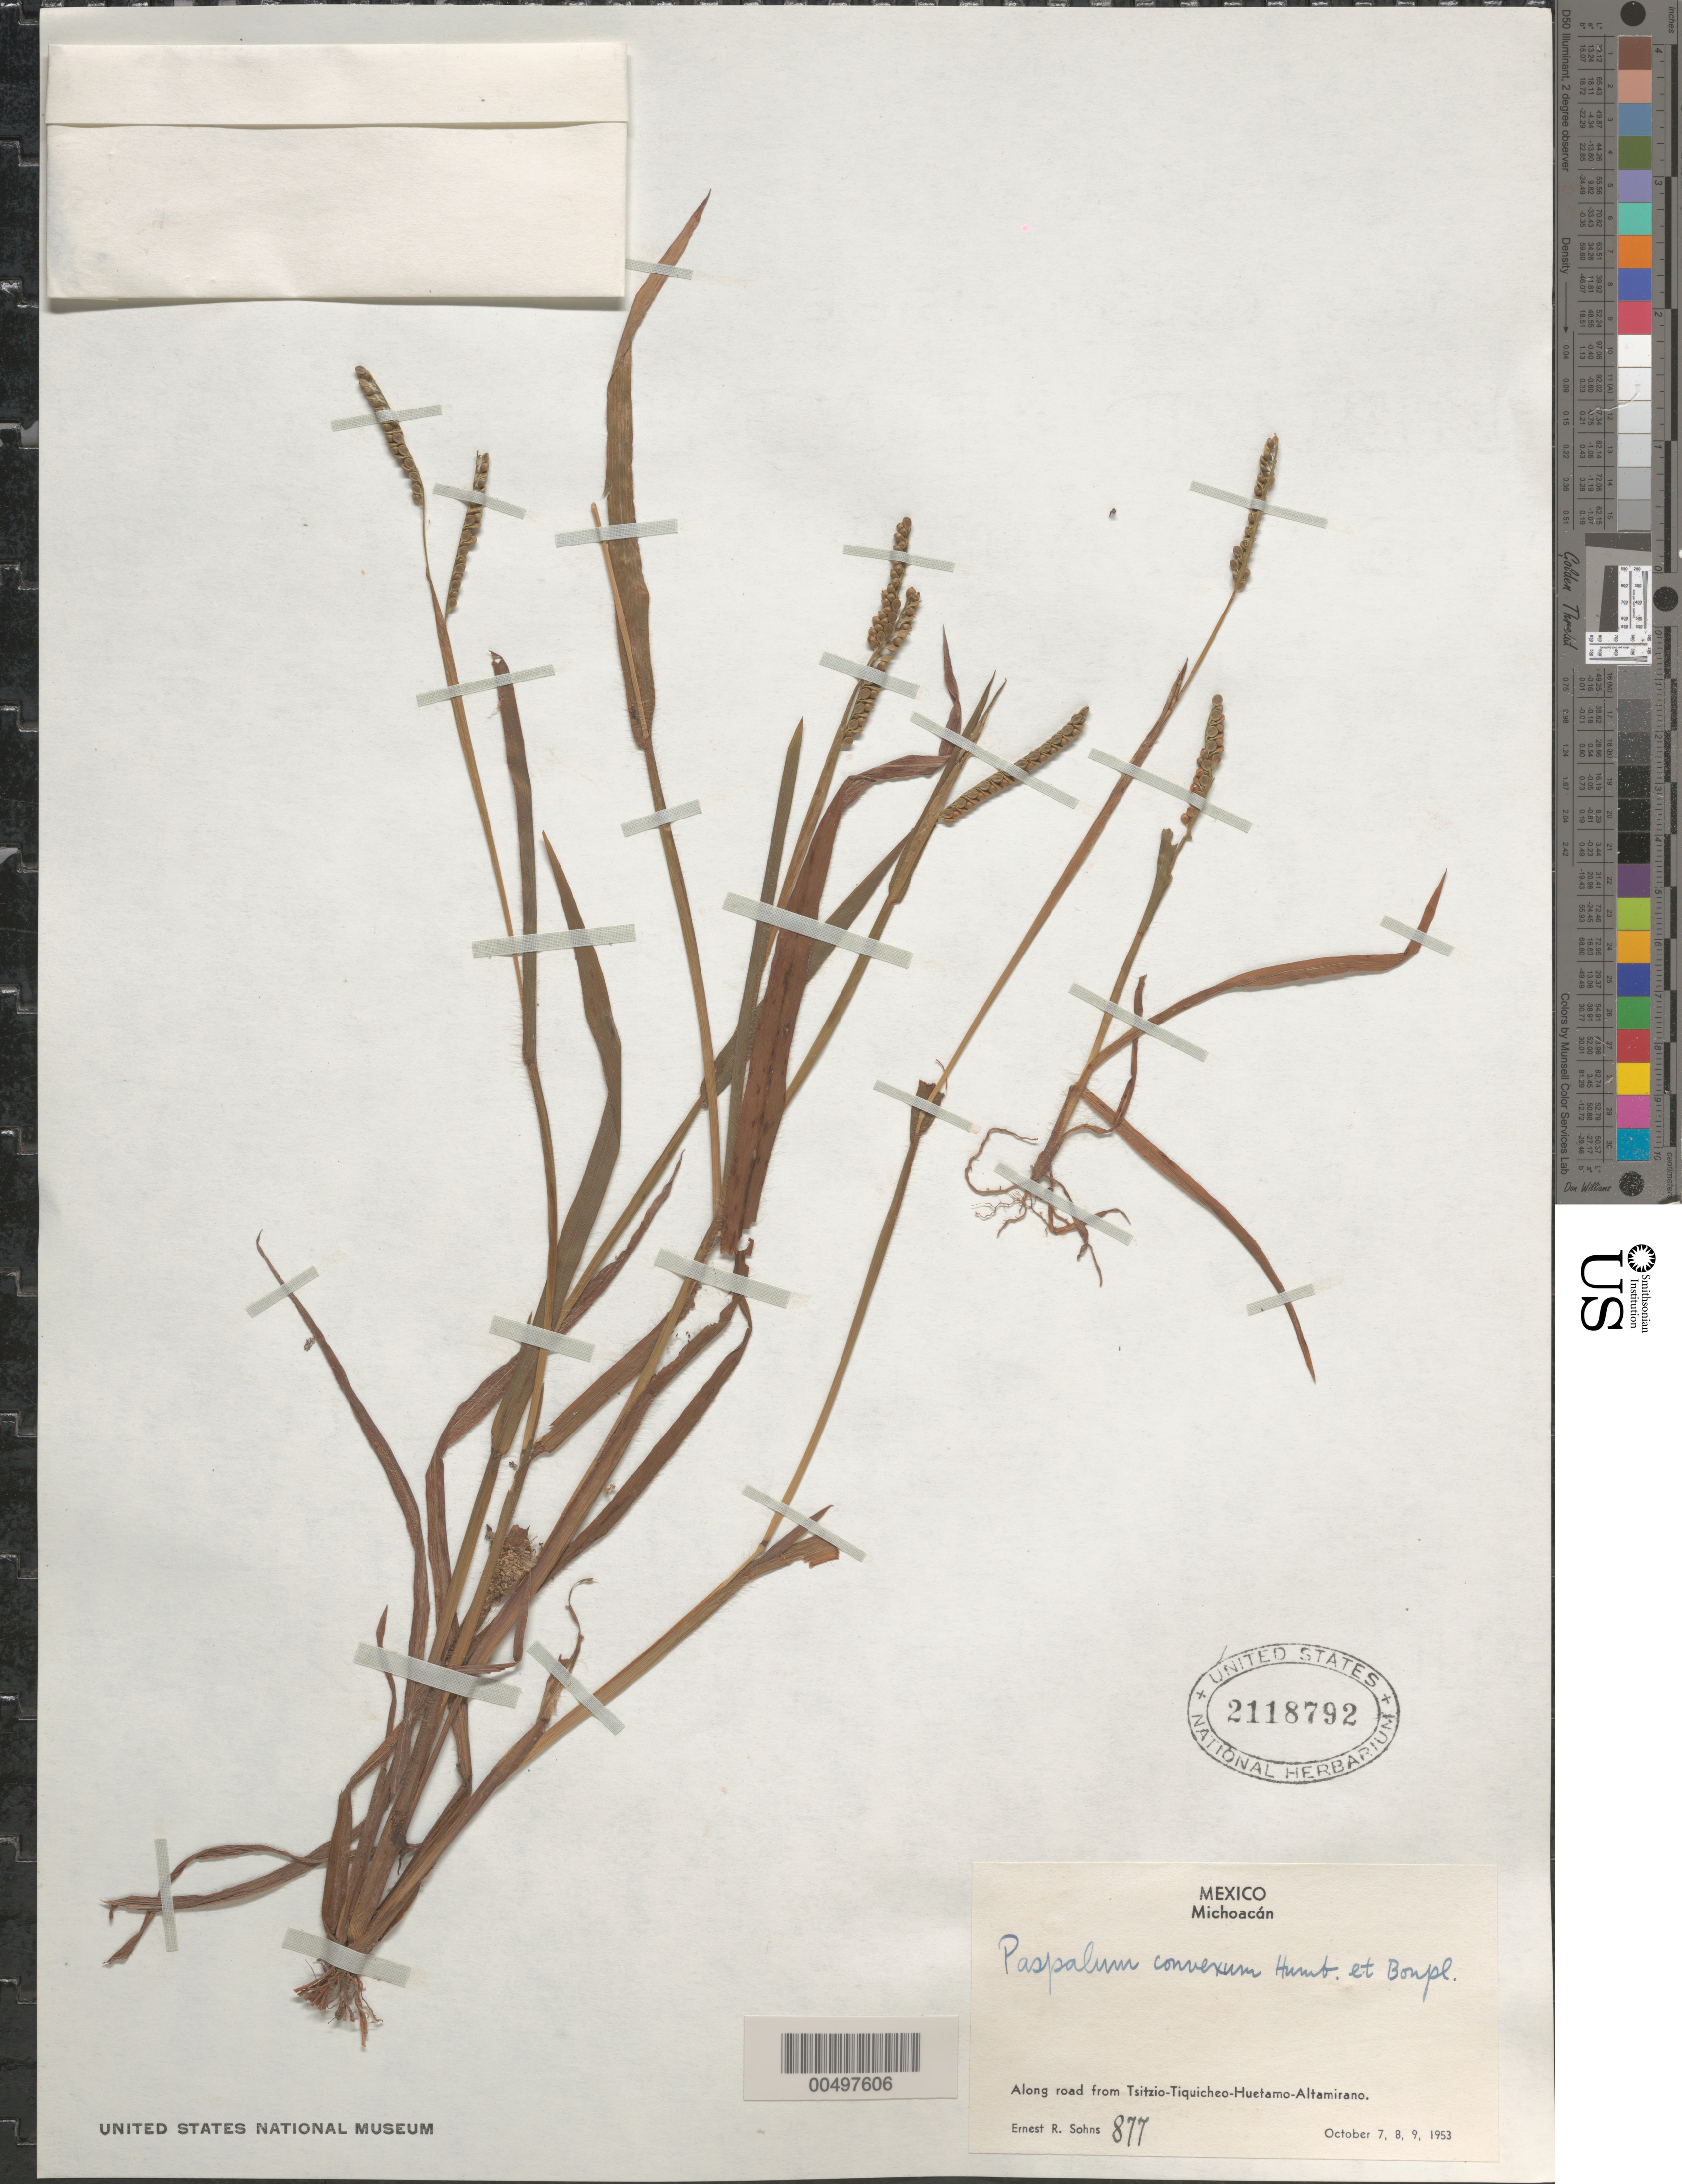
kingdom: Plantae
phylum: Tracheophyta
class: Liliopsida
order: Poales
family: Poaceae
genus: Paspalum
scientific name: Paspalum convexum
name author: Humb. & Bonpl. ex Flüggé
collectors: E. R. Sohns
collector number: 877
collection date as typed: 7 Oct 1953 to 9 Oct 1953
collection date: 1953-10-07/1953-10-09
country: Mexico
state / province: Michoacán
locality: Along rd from Tsitzio-Tiquicheo-Huetamo-Altamirano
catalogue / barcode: US 2118792